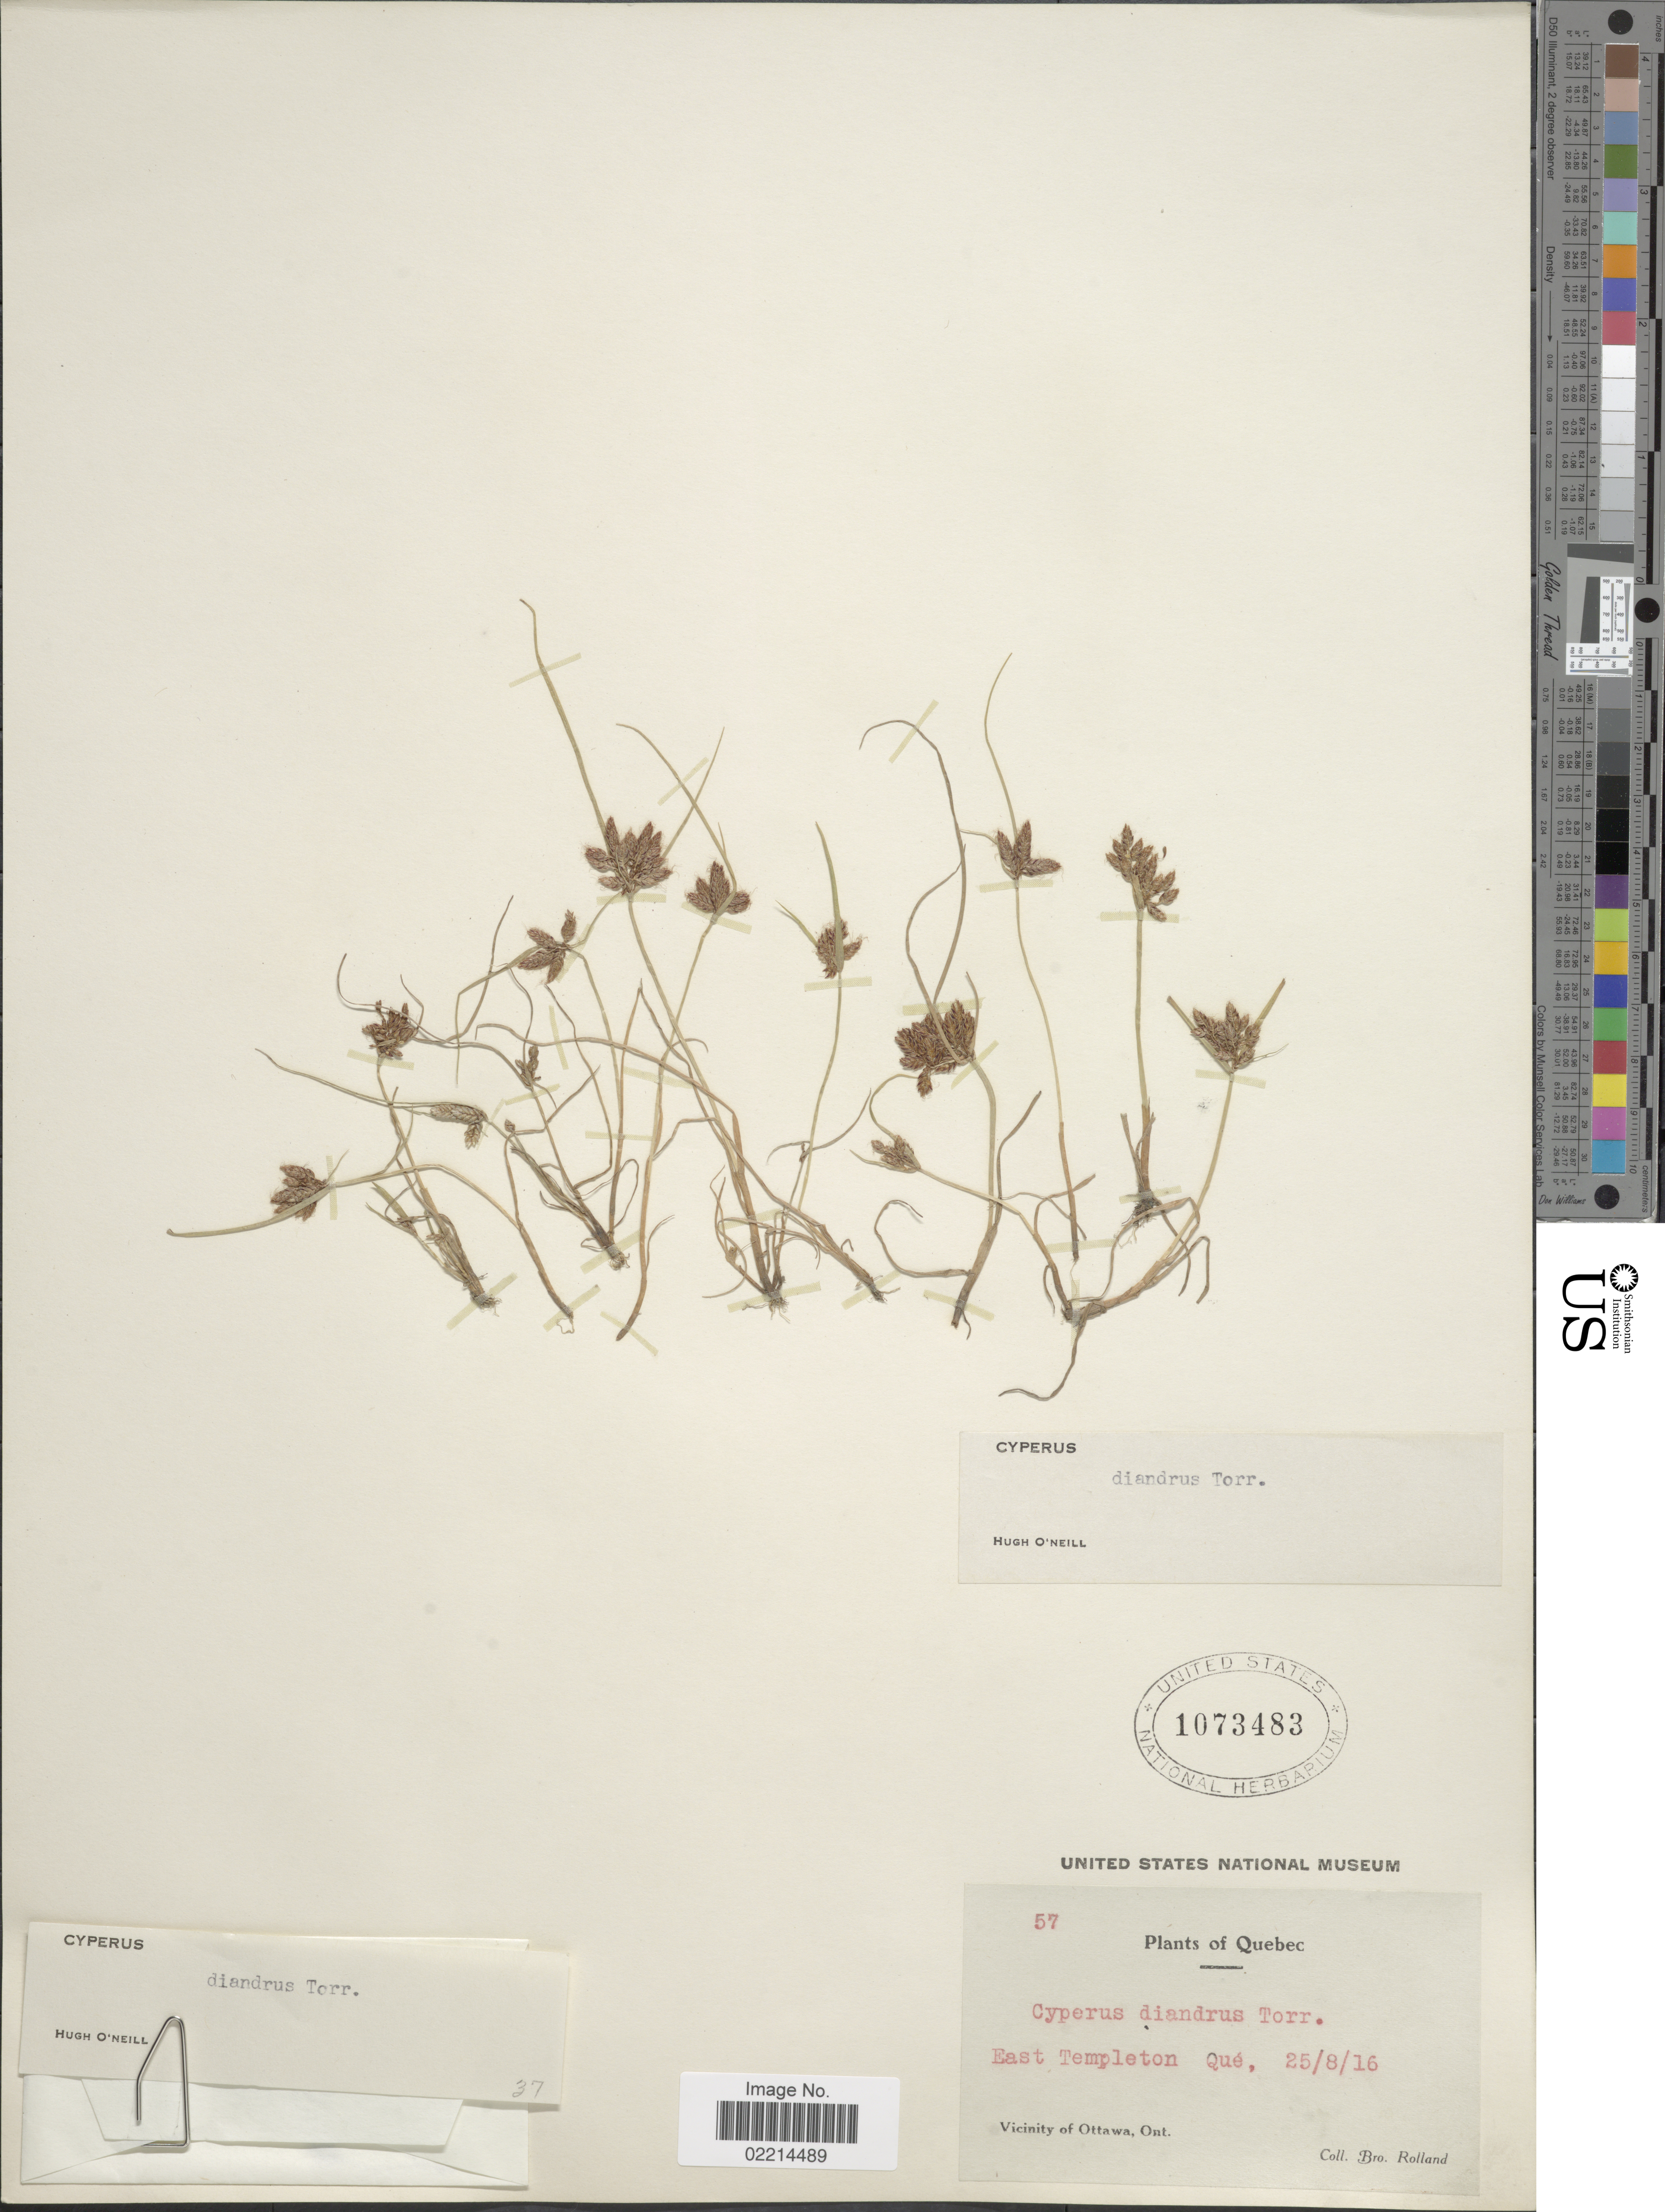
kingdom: Plantae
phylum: Tracheophyta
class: Liliopsida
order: Poales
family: Cyperaceae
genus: Cyperus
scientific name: Cyperus diandrus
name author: Torr.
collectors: B. Rolland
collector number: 57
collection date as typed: Transcribed d/m/y: 25/8/16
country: Canada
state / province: Quebec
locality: East Templeton Que.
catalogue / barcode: US 1073483